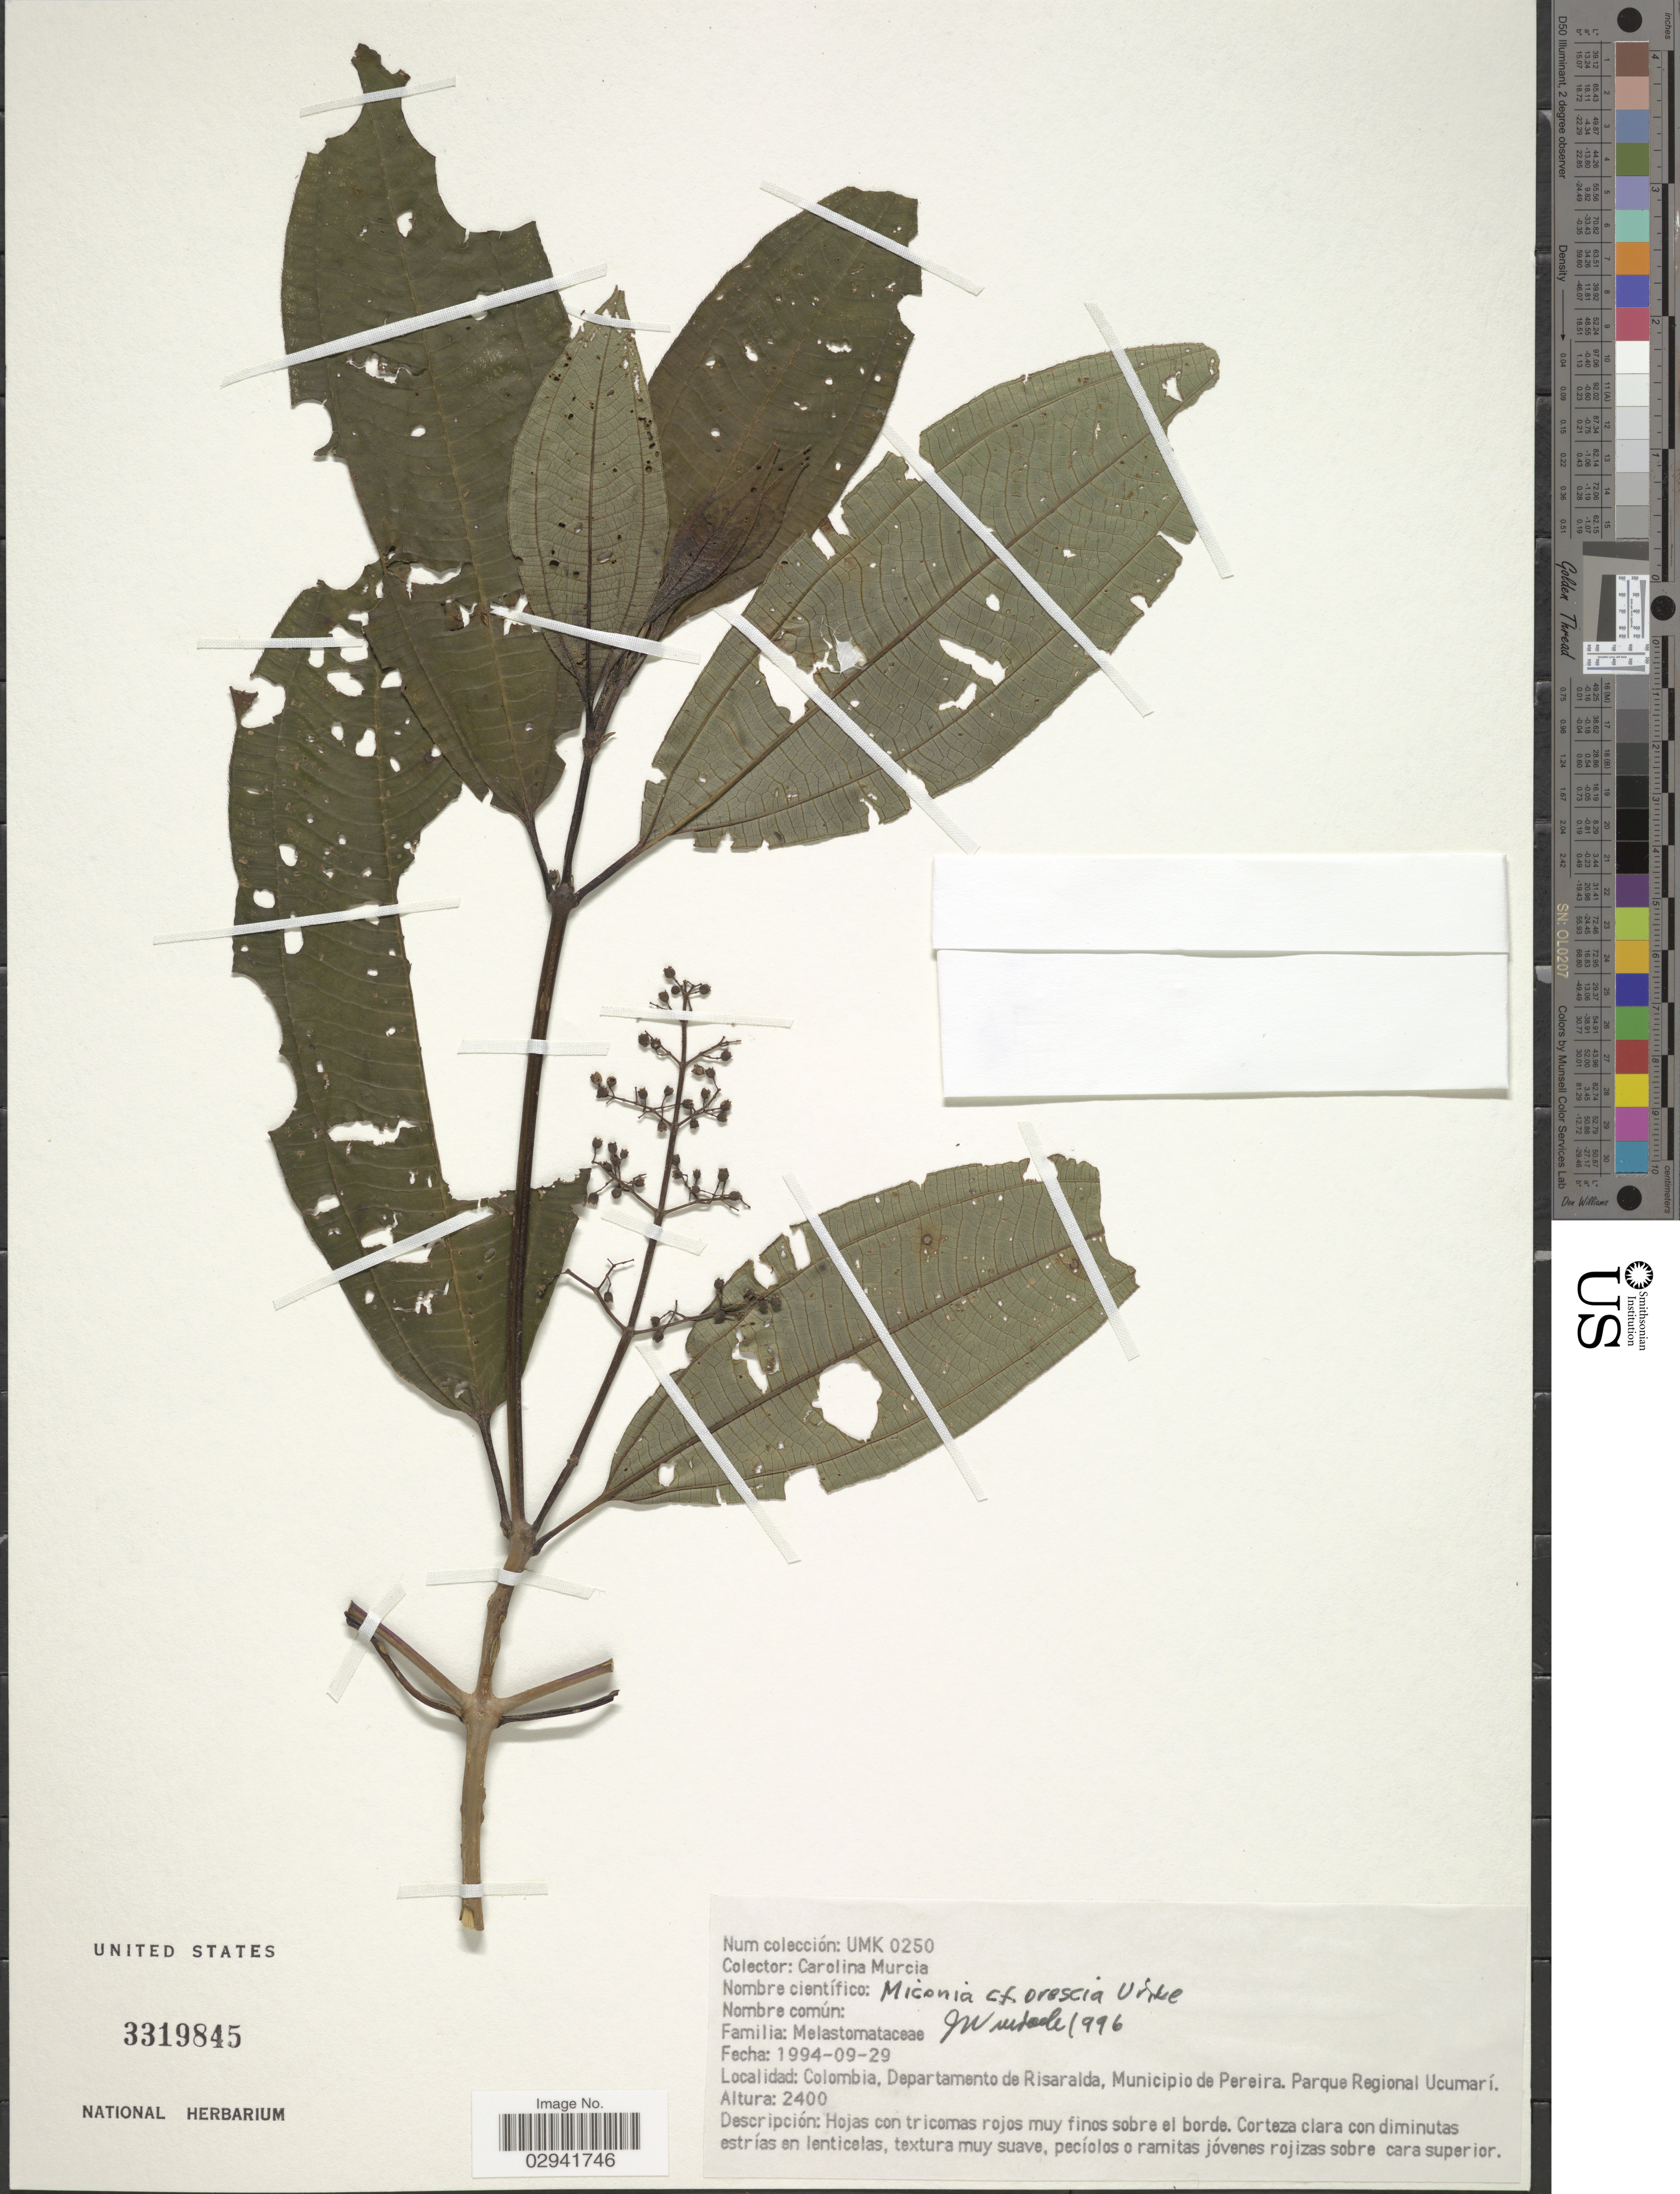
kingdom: Plantae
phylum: Tracheophyta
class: Magnoliopsida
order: Myrtales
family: Melastomataceae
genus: Miconia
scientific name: Miconia orescia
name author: L. Uribe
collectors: C. Murcia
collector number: UMK 0250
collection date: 1994-09-29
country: Colombia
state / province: Risaralda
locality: Departamento de Risaralda, Municipio de Pereira. Parque Regional Ucumarí.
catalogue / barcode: US 3319845